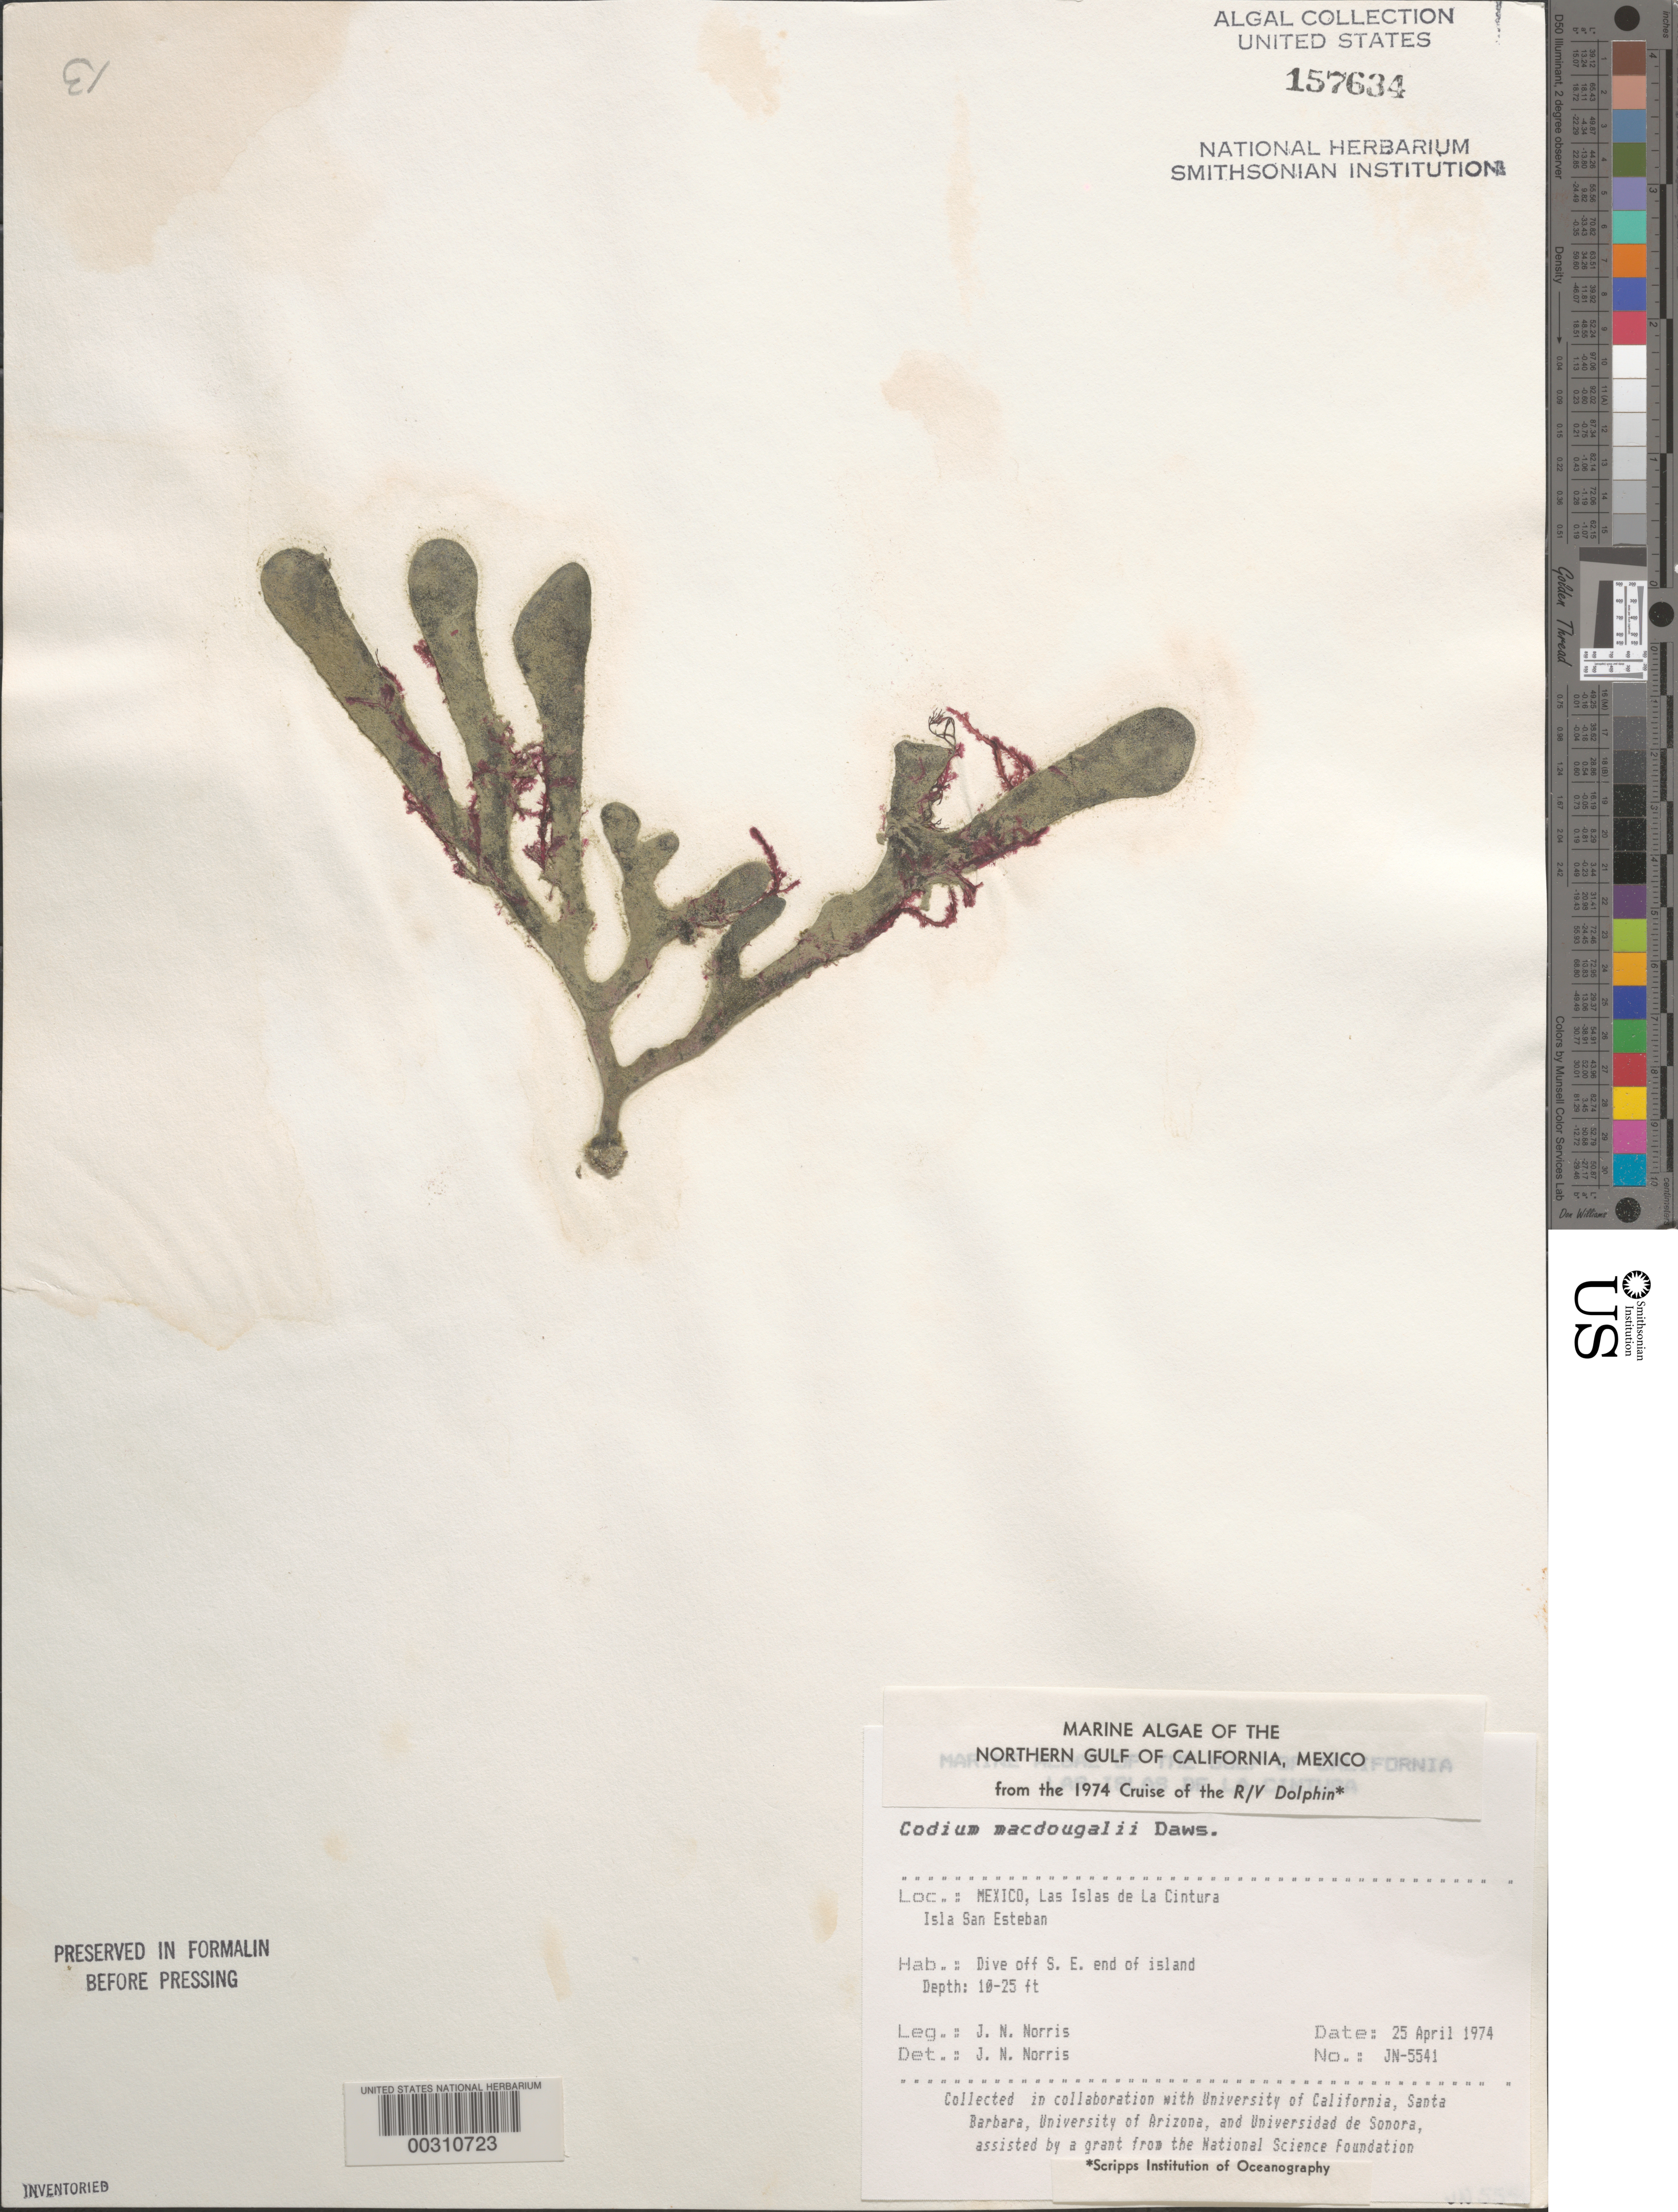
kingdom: Plantae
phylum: Chlorophyta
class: Ulvophyceae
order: Bryopsidales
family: Codiaceae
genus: Codium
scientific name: Codium brandegeei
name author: Setch. & N.L. Gardner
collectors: J. N. Norris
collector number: JN-5541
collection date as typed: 25 Apr 1974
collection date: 1974-04-25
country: Mexico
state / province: Baja California Norte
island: Isla San Esteban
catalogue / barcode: US 157634